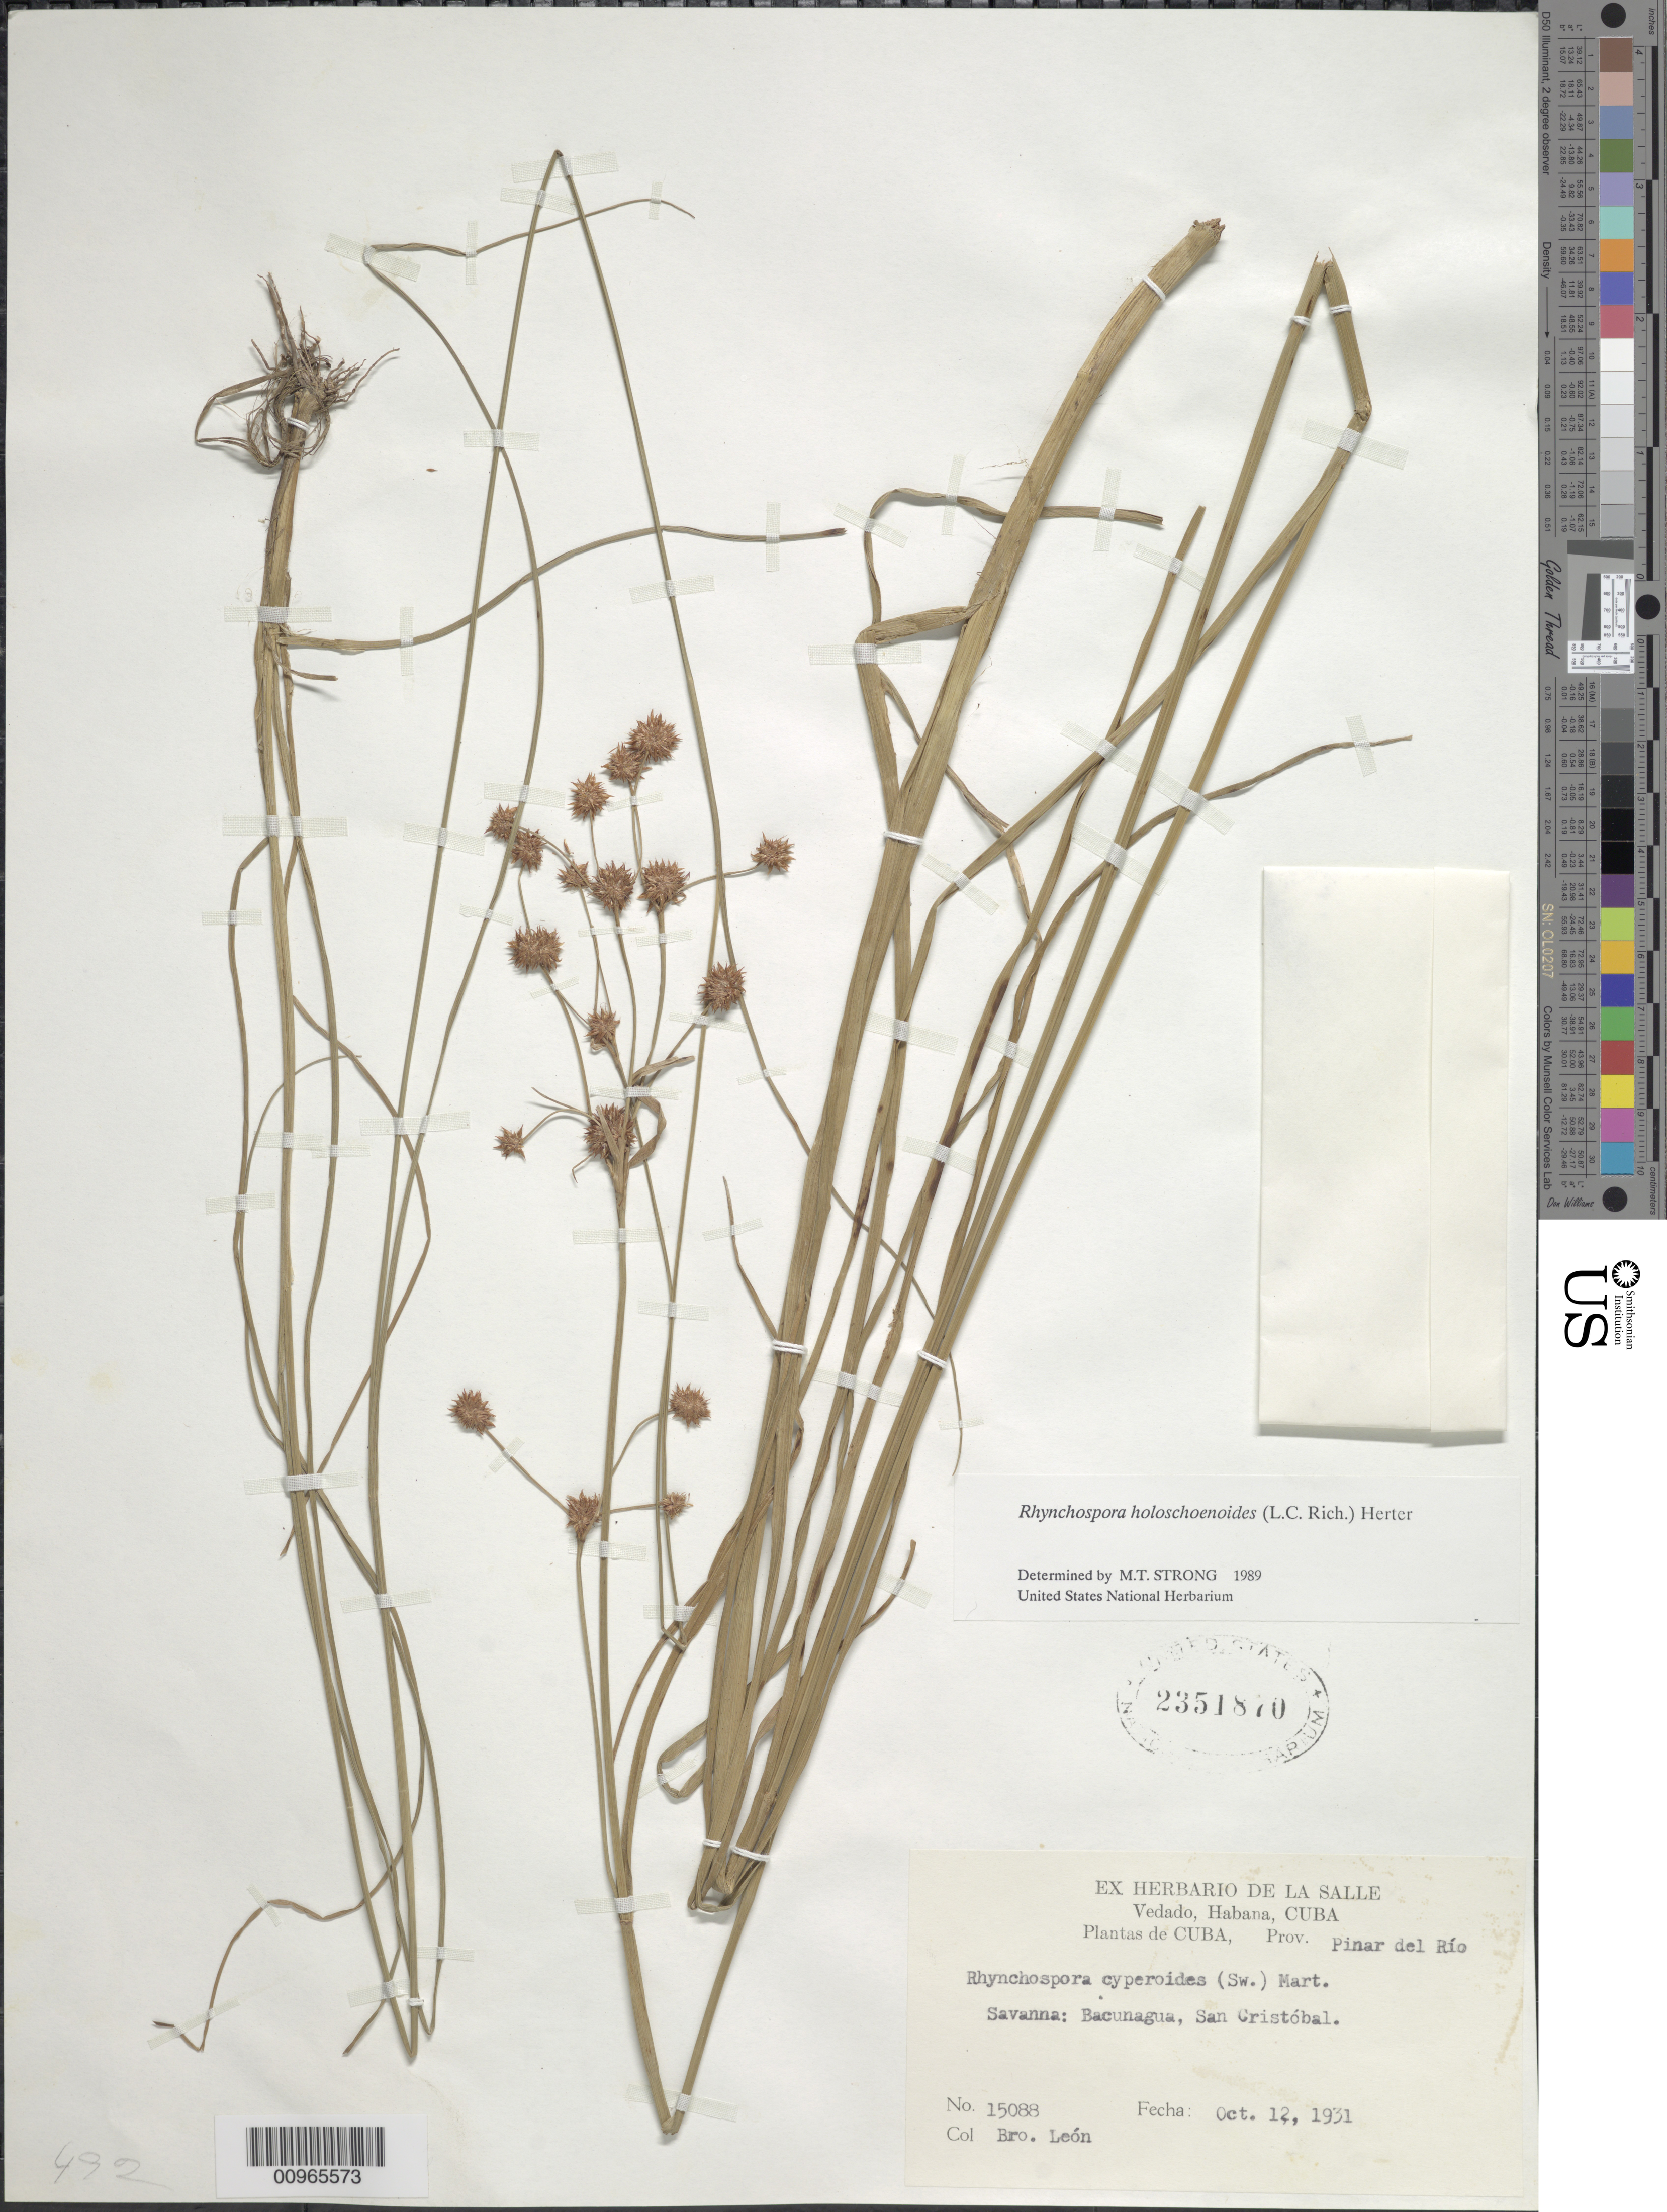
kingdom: Plantae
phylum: Tracheophyta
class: Liliopsida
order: Poales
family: Cyperaceae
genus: Rhynchospora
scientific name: Rhynchospora holoschoenoides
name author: (Rich.) Herter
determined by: Strong, M. T., (US), Smithsonian Institution - National Museum of Natural History (UNITED STATES)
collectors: Bro. León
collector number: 15088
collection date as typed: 12 Oct 1931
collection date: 1931-10-12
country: Cuba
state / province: Pinar del Rio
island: Cuba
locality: Bacunagua, San Cristóbal, savanna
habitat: Savanna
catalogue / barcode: US 2351870